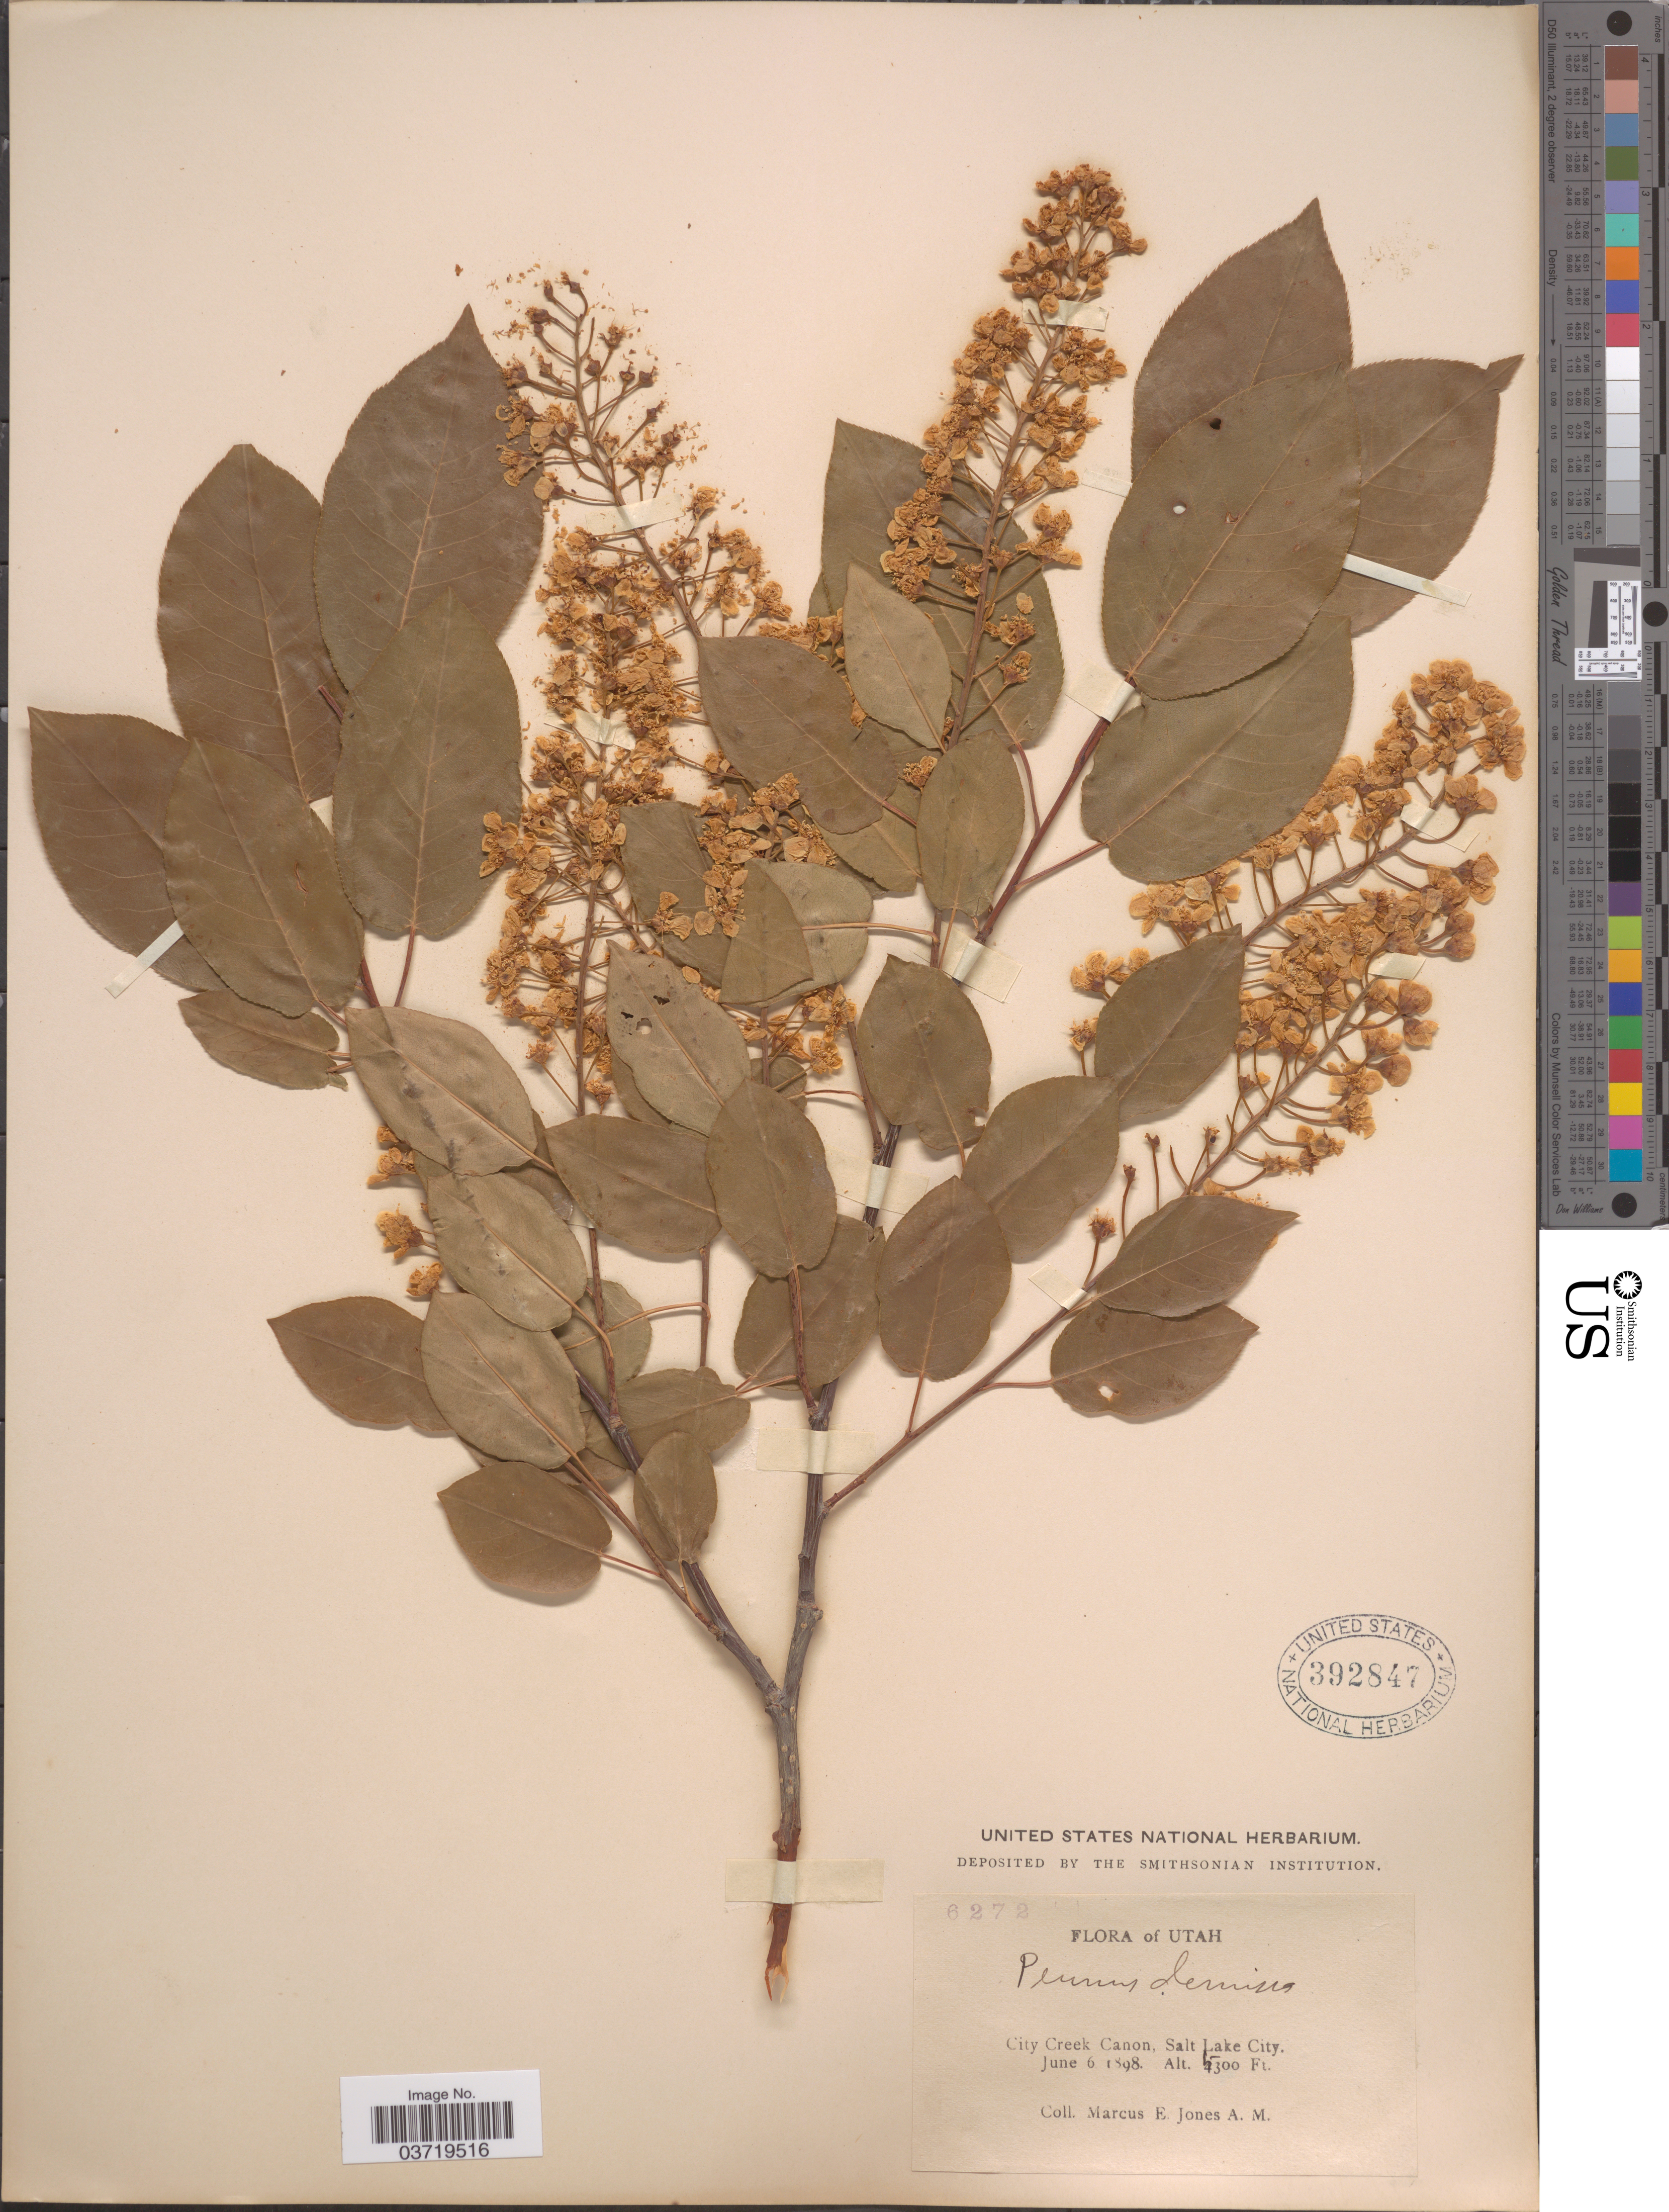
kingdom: Plantae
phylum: Tracheophyta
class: Magnoliopsida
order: Rosales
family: Rosaceae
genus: Prunus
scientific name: Prunus virginiana var. demissa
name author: (Nutt.) Torr.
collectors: M. E. Jones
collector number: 6272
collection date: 1898-06-06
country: United States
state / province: Utah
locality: City Creek Canon, Salt Lake City.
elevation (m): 1311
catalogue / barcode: US 392847